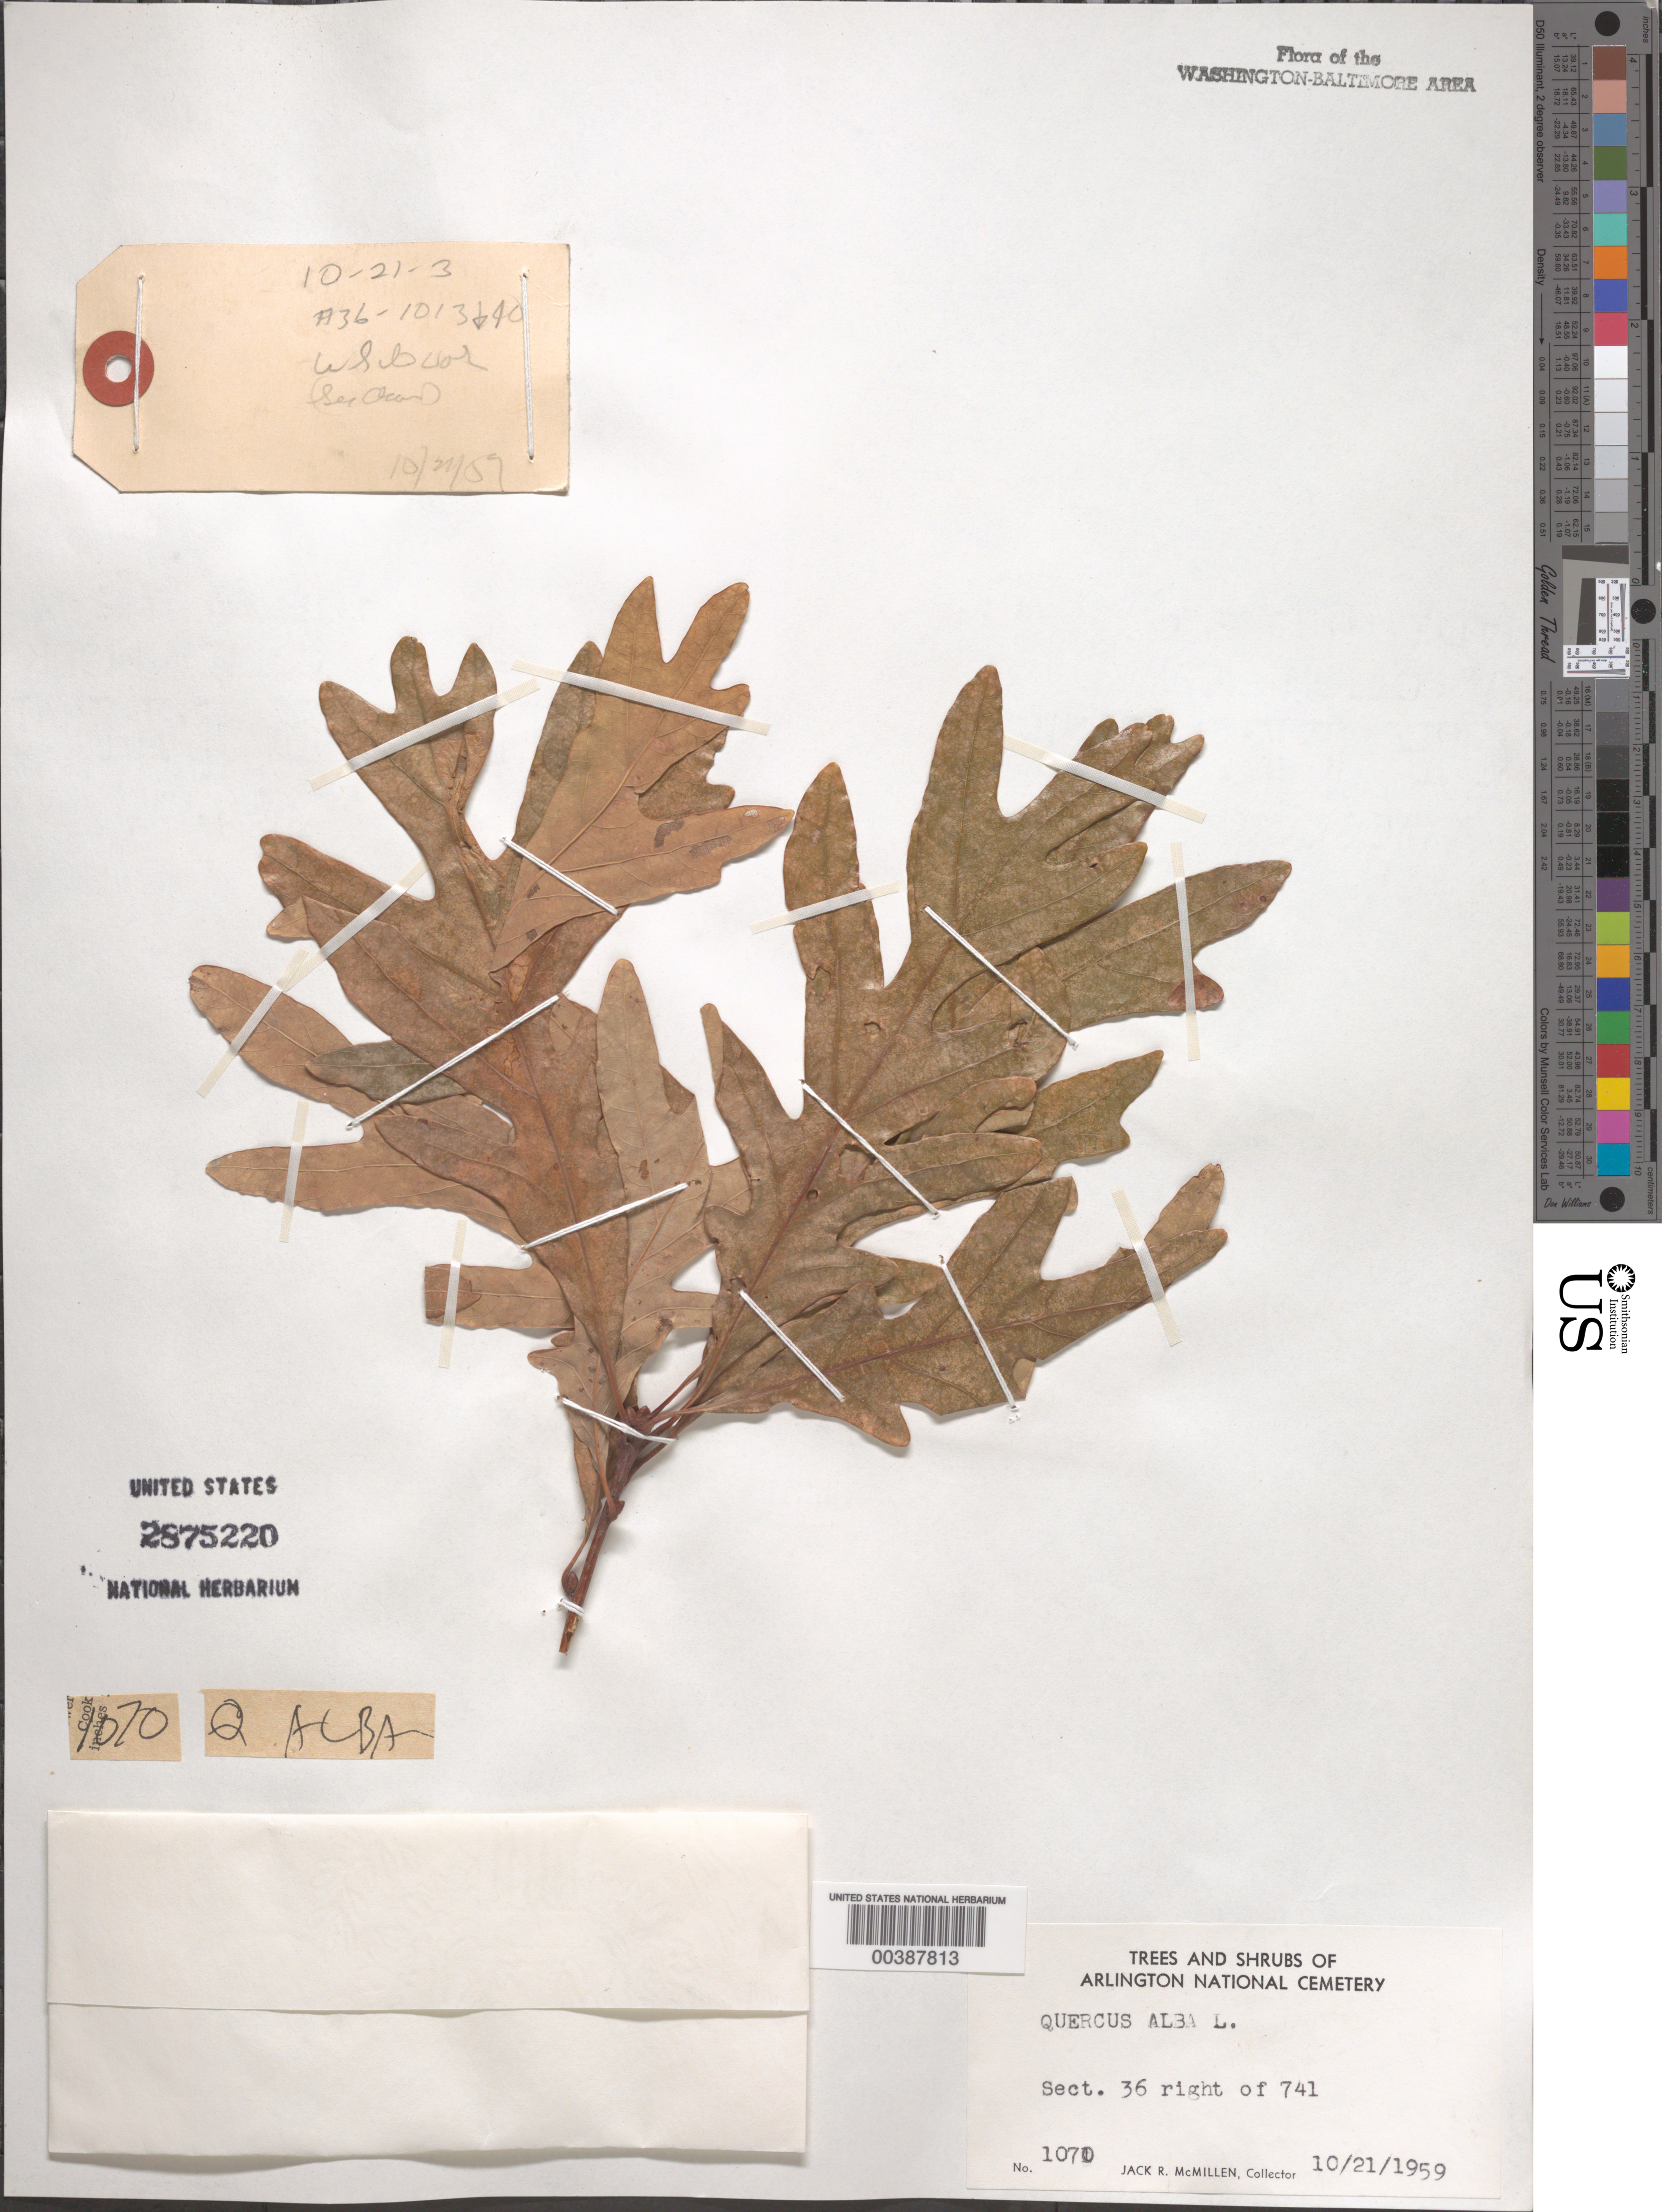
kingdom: Plantae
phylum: Tracheophyta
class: Magnoliopsida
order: Fagales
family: Fagaceae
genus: Quercus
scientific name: Quercus alba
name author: L.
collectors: J. McMillen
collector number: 1070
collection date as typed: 21 Oct 1959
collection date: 1959-10-21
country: United States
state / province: Virginia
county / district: Arlington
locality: Arlington National Cemetery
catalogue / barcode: US 2875220